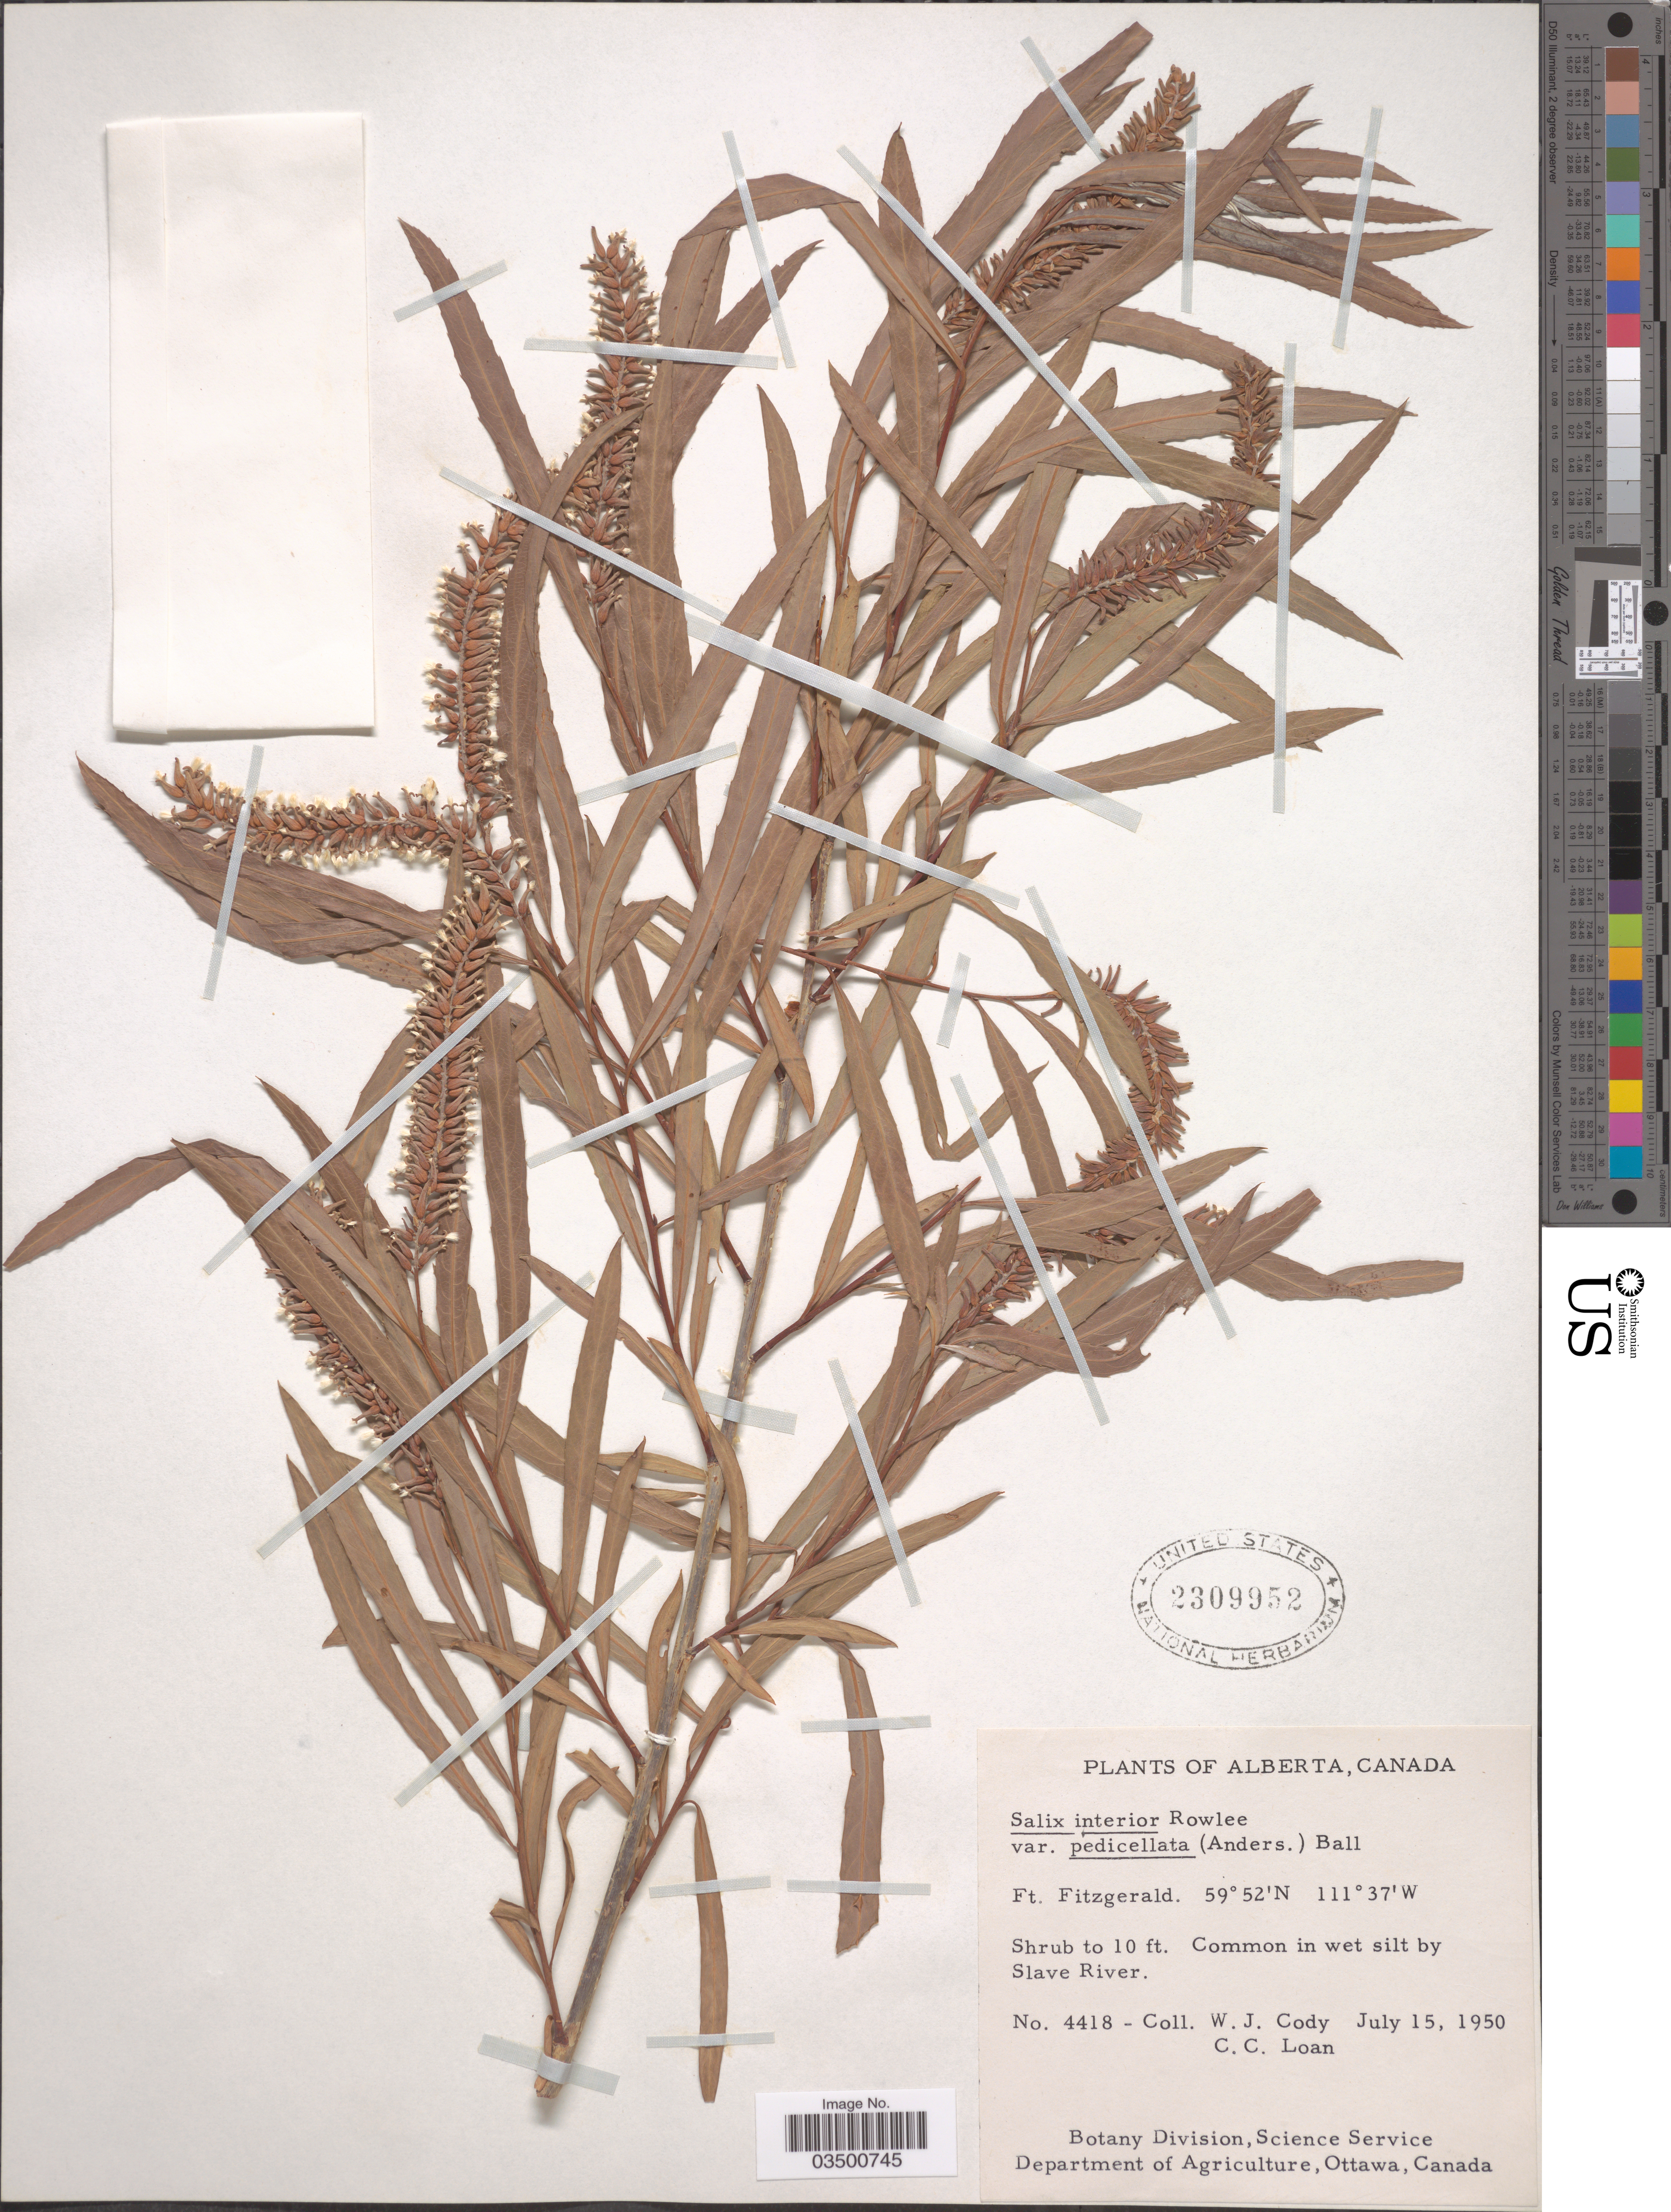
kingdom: Plantae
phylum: Tracheophyta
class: Magnoliopsida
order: Malpighiales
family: Salicaceae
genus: Salix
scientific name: Salix interior var. pedicellata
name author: (Andersson) C.R. Ball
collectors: W. Cody & C. Loan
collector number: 4418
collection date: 1950-07-15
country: Canada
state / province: Alberta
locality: Ft. Fitzgerald. Common in wet silt by Slave River.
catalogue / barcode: US 2309952